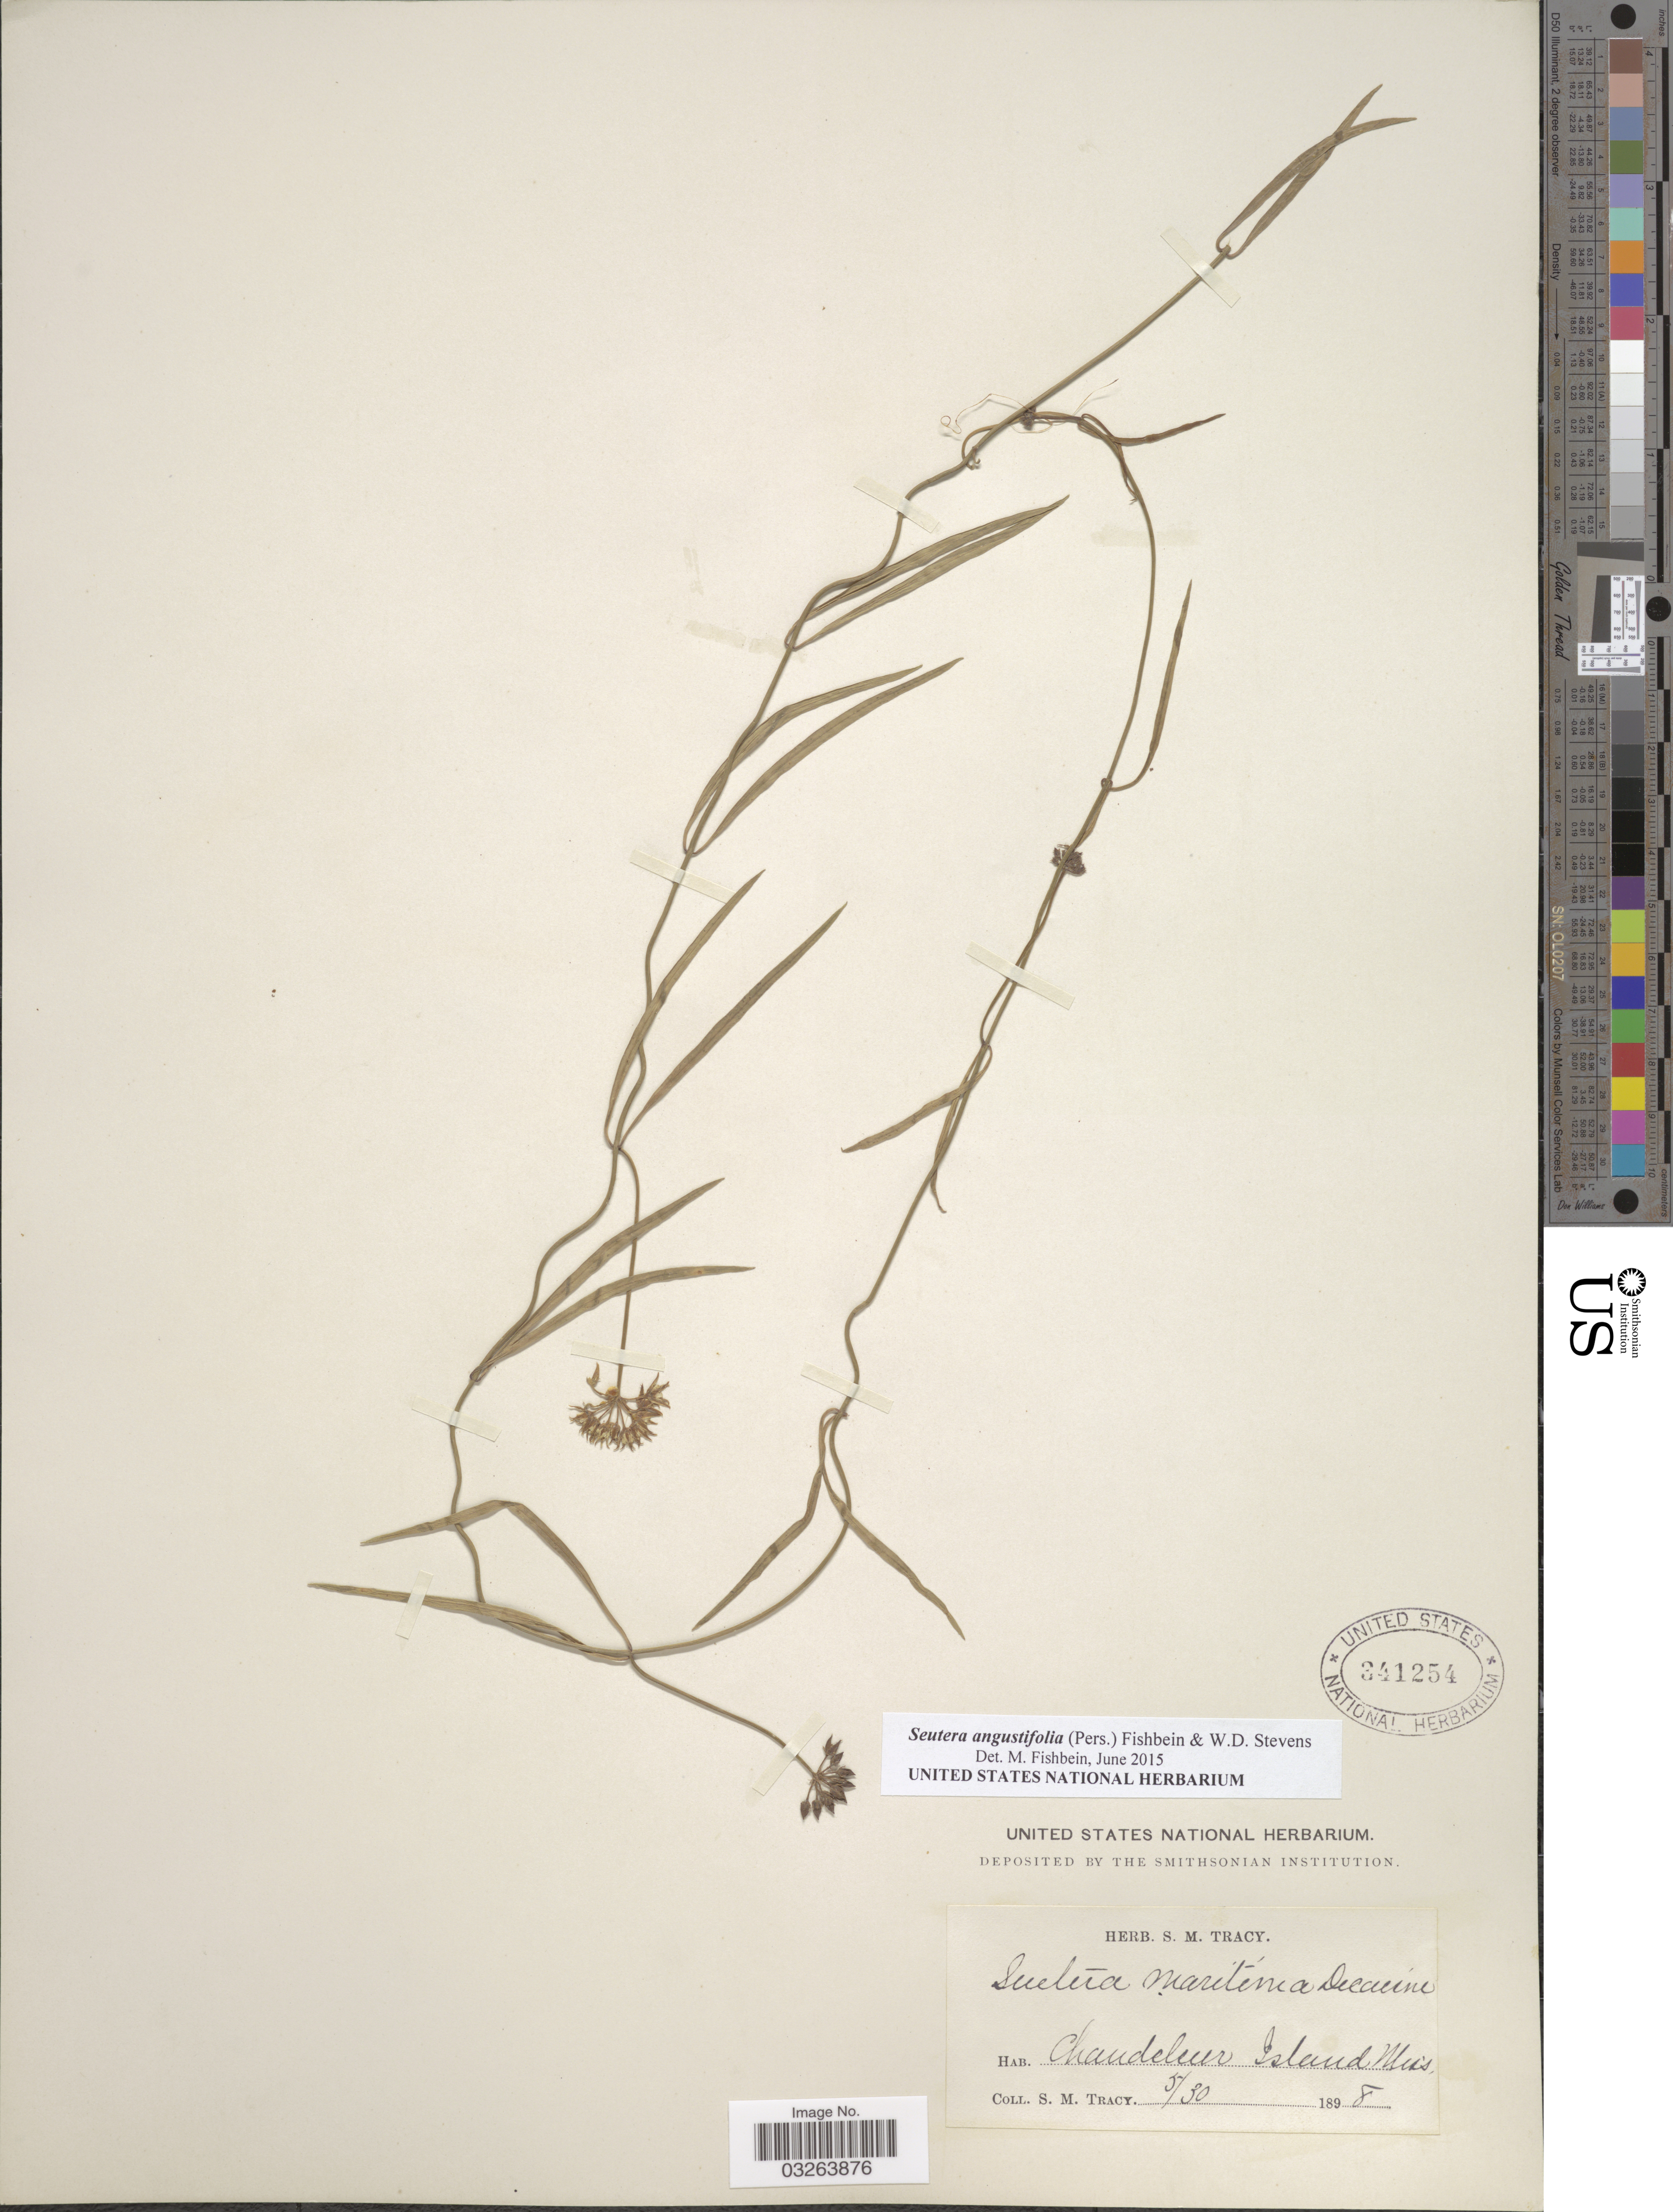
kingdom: Plantae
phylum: Tracheophyta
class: Magnoliopsida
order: Gentianales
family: Apocynaceae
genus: Seutera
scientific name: Seutera angustifolia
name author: Fishbein & W.D. Stevens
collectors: S. M. Tracy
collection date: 1898-05-30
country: United States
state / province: Mississippi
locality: Chandeleur Island.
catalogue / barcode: US 341254